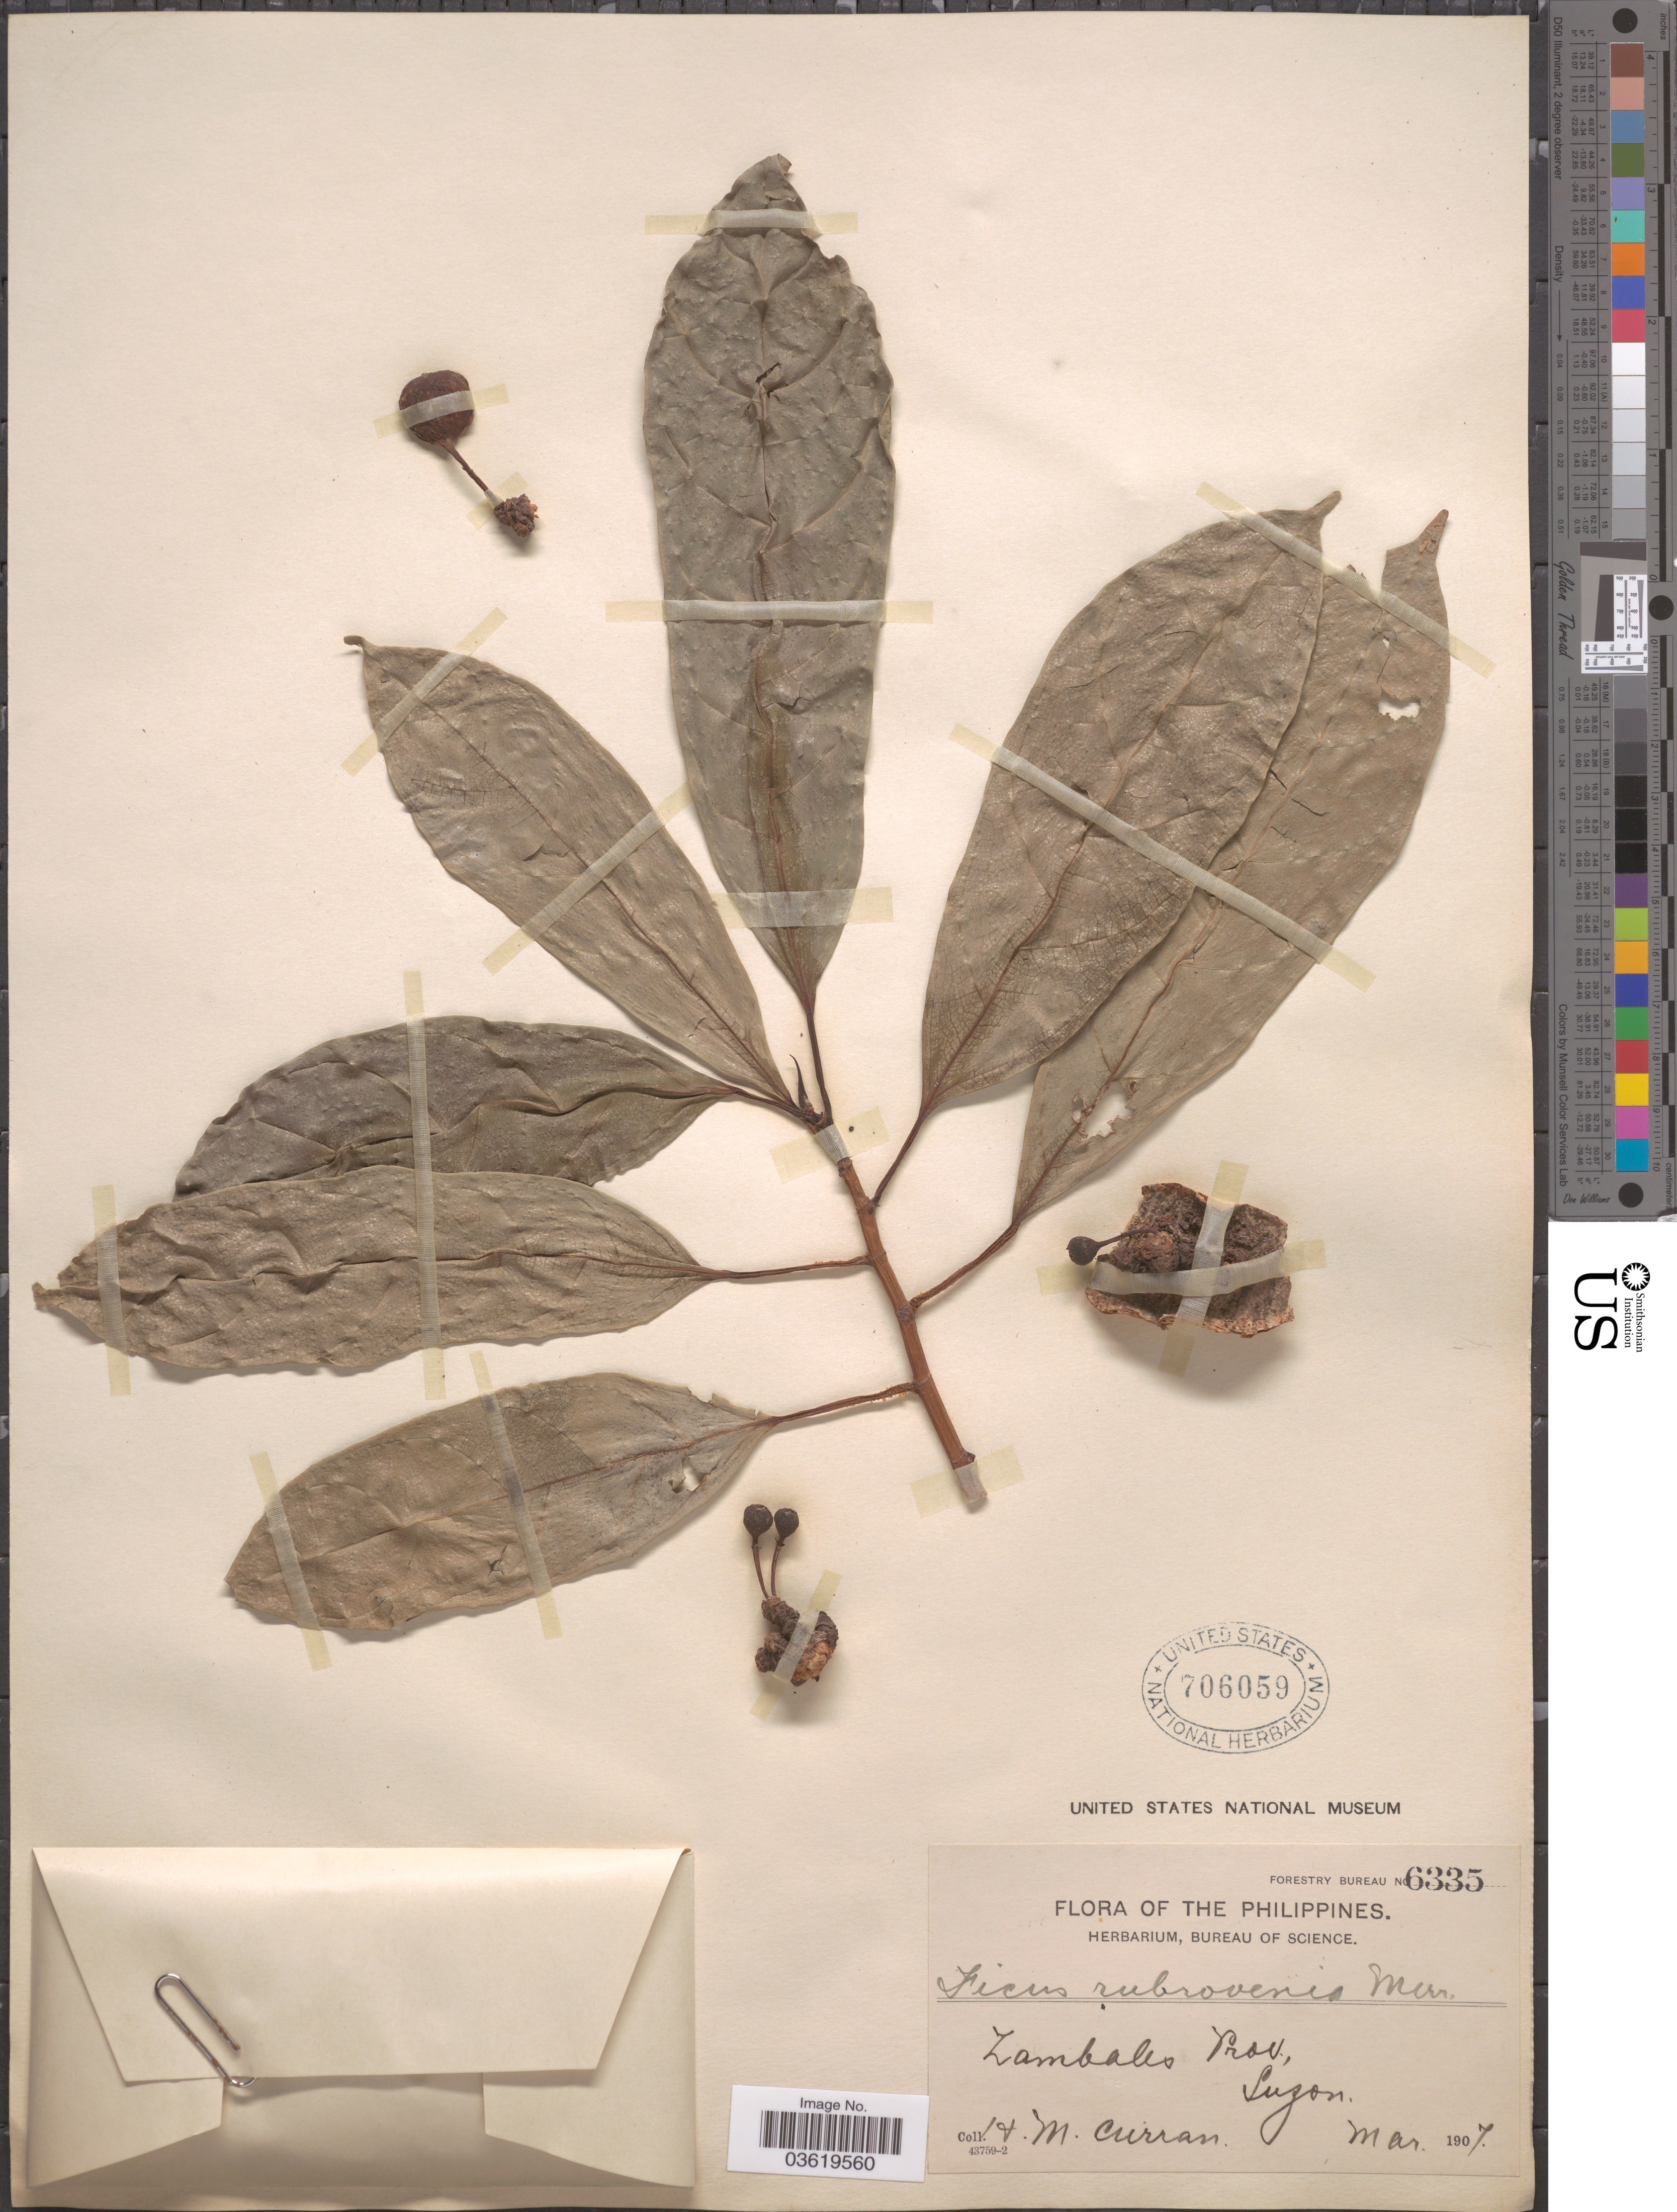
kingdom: Plantae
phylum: Tracheophyta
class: Magnoliopsida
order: Rosales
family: Moraceae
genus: Ficus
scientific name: Ficus repandifolia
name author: Elmer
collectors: H. M. Curran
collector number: Forestry Bureau 6335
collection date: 1907-03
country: Philippines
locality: Zambales Prov., Luzon.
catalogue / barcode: US 706059